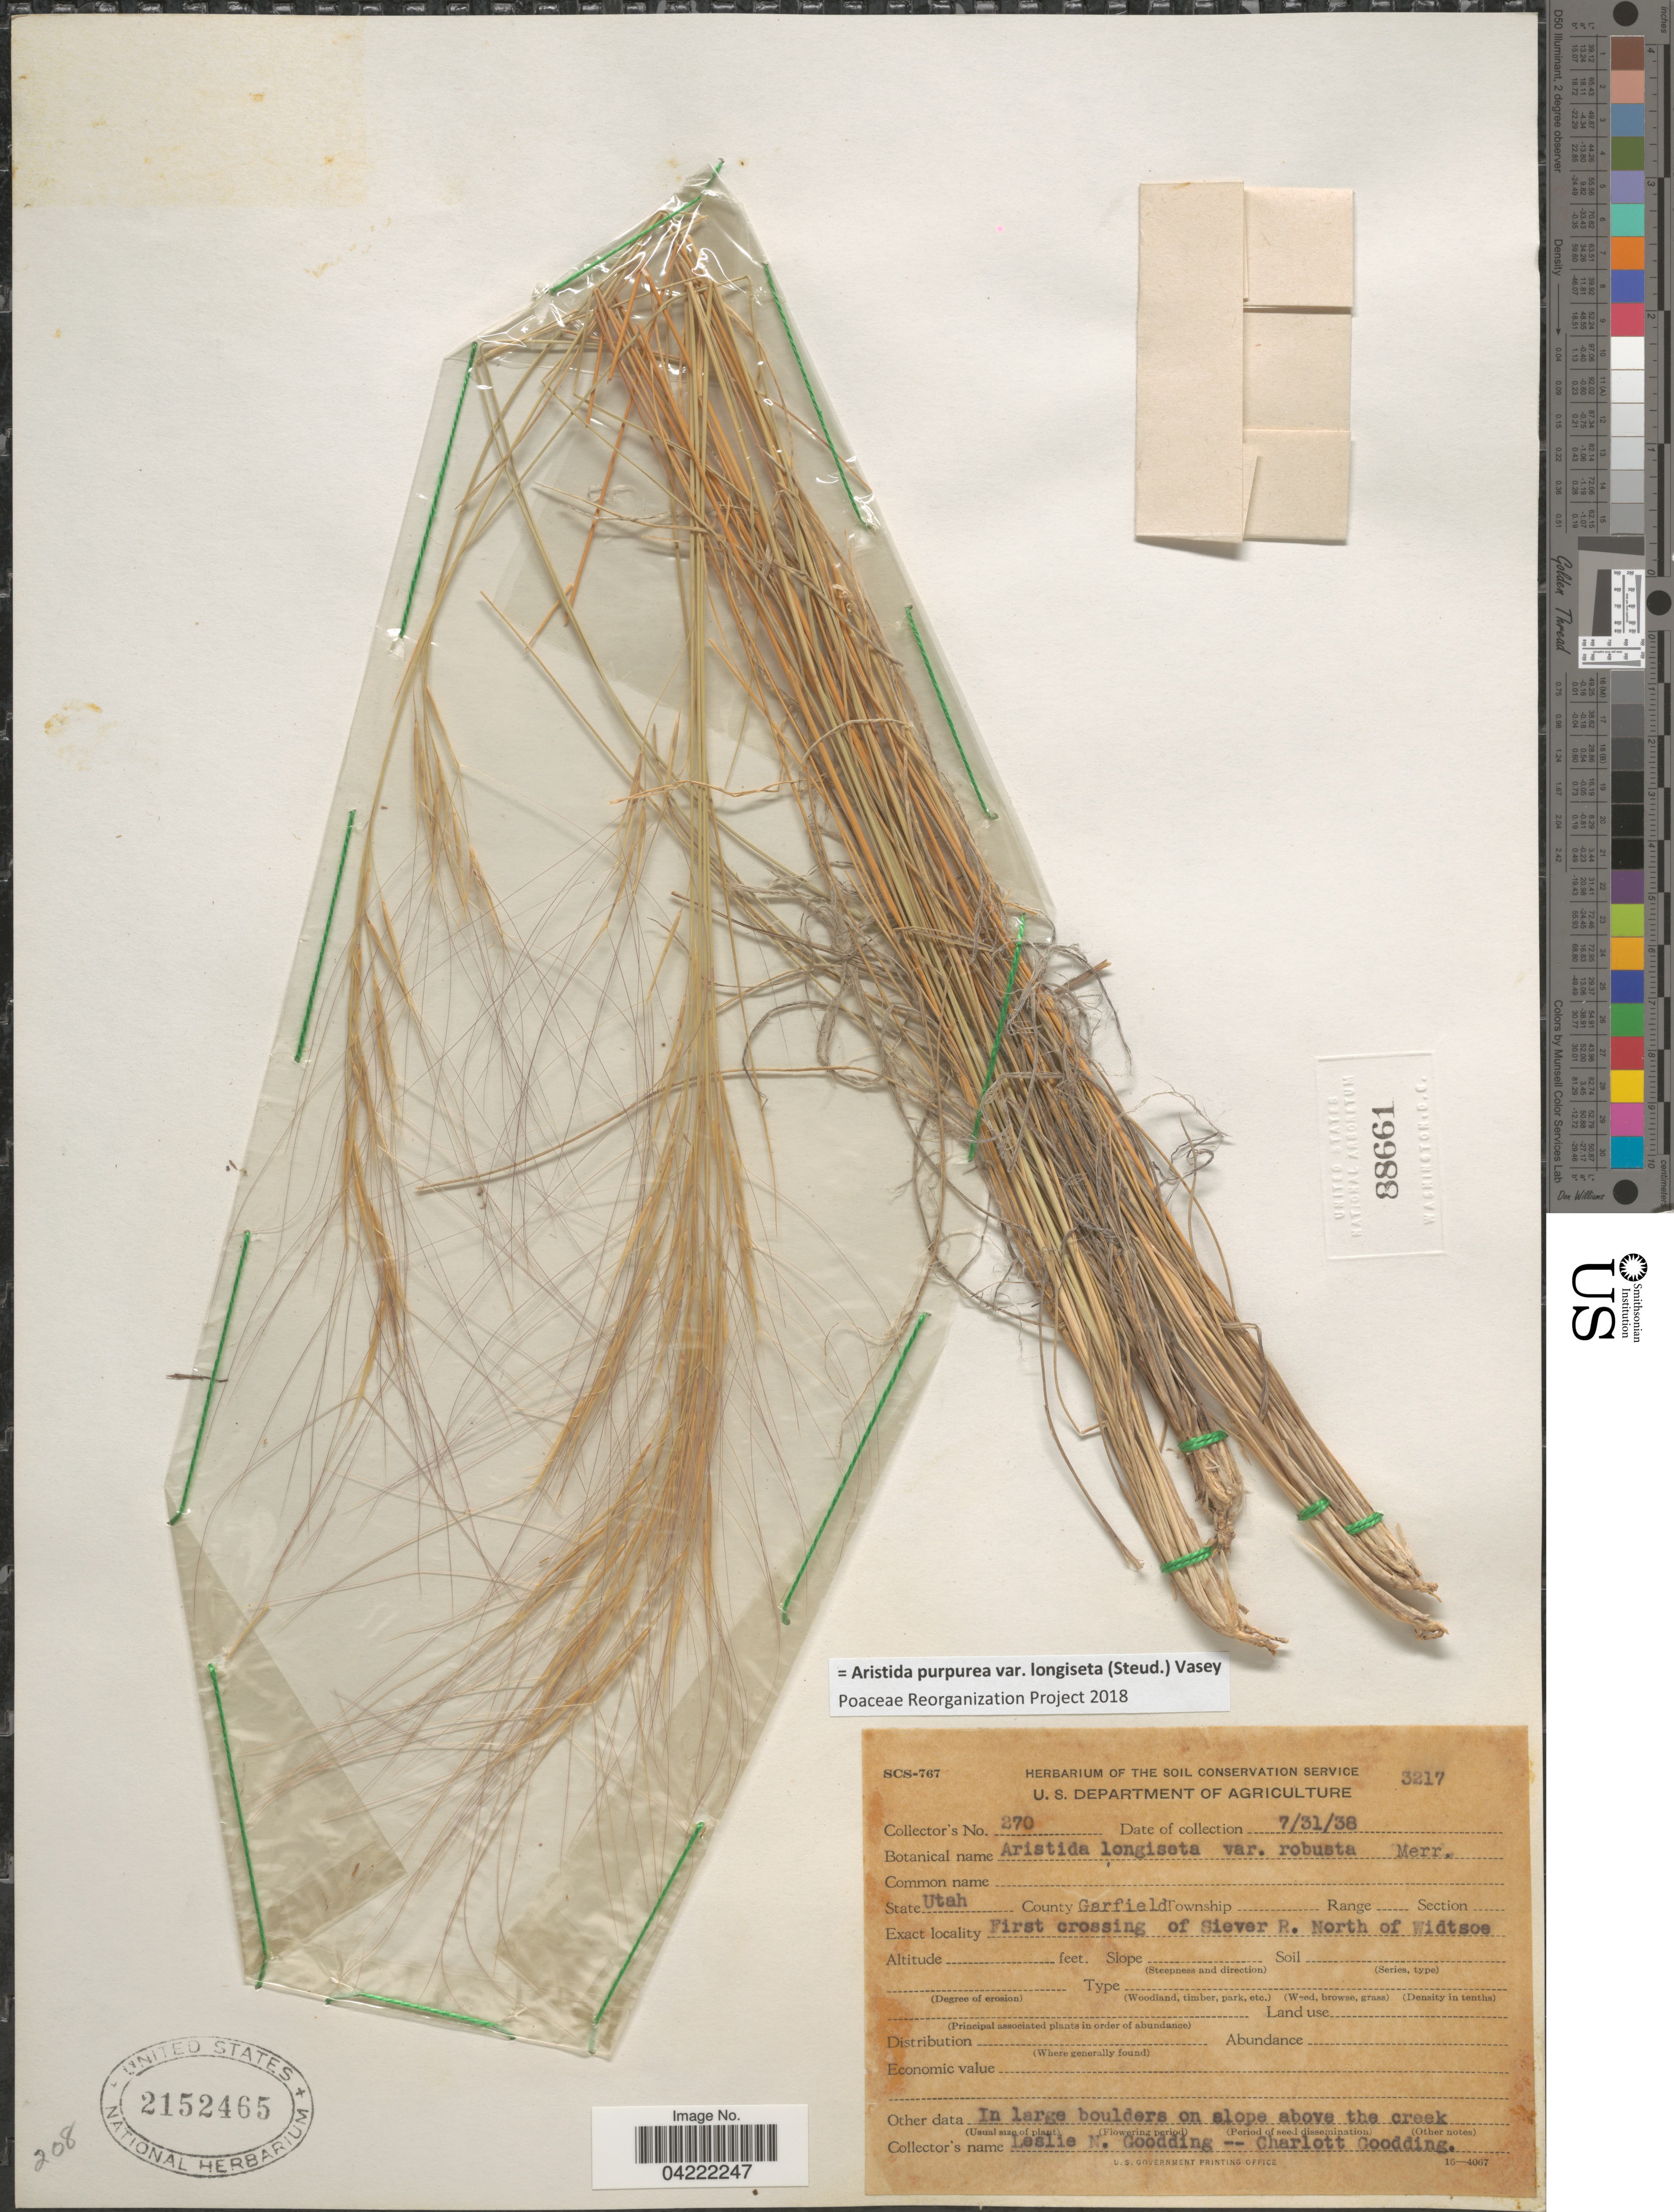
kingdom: Plantae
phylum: Tracheophyta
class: Liliopsida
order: Poales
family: Poaceae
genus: Aristida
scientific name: Aristida purpurea var. longiseta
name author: (Steud.) Vasey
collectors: L. N. Goodding & C. Goodding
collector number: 270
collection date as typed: Transcribed d/m/y: 31/7/38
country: United States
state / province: Utah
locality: County Garfield. First crossing of Siever R. North of Widtsoe. In large boulders on slope above the creek.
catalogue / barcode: US 2152465